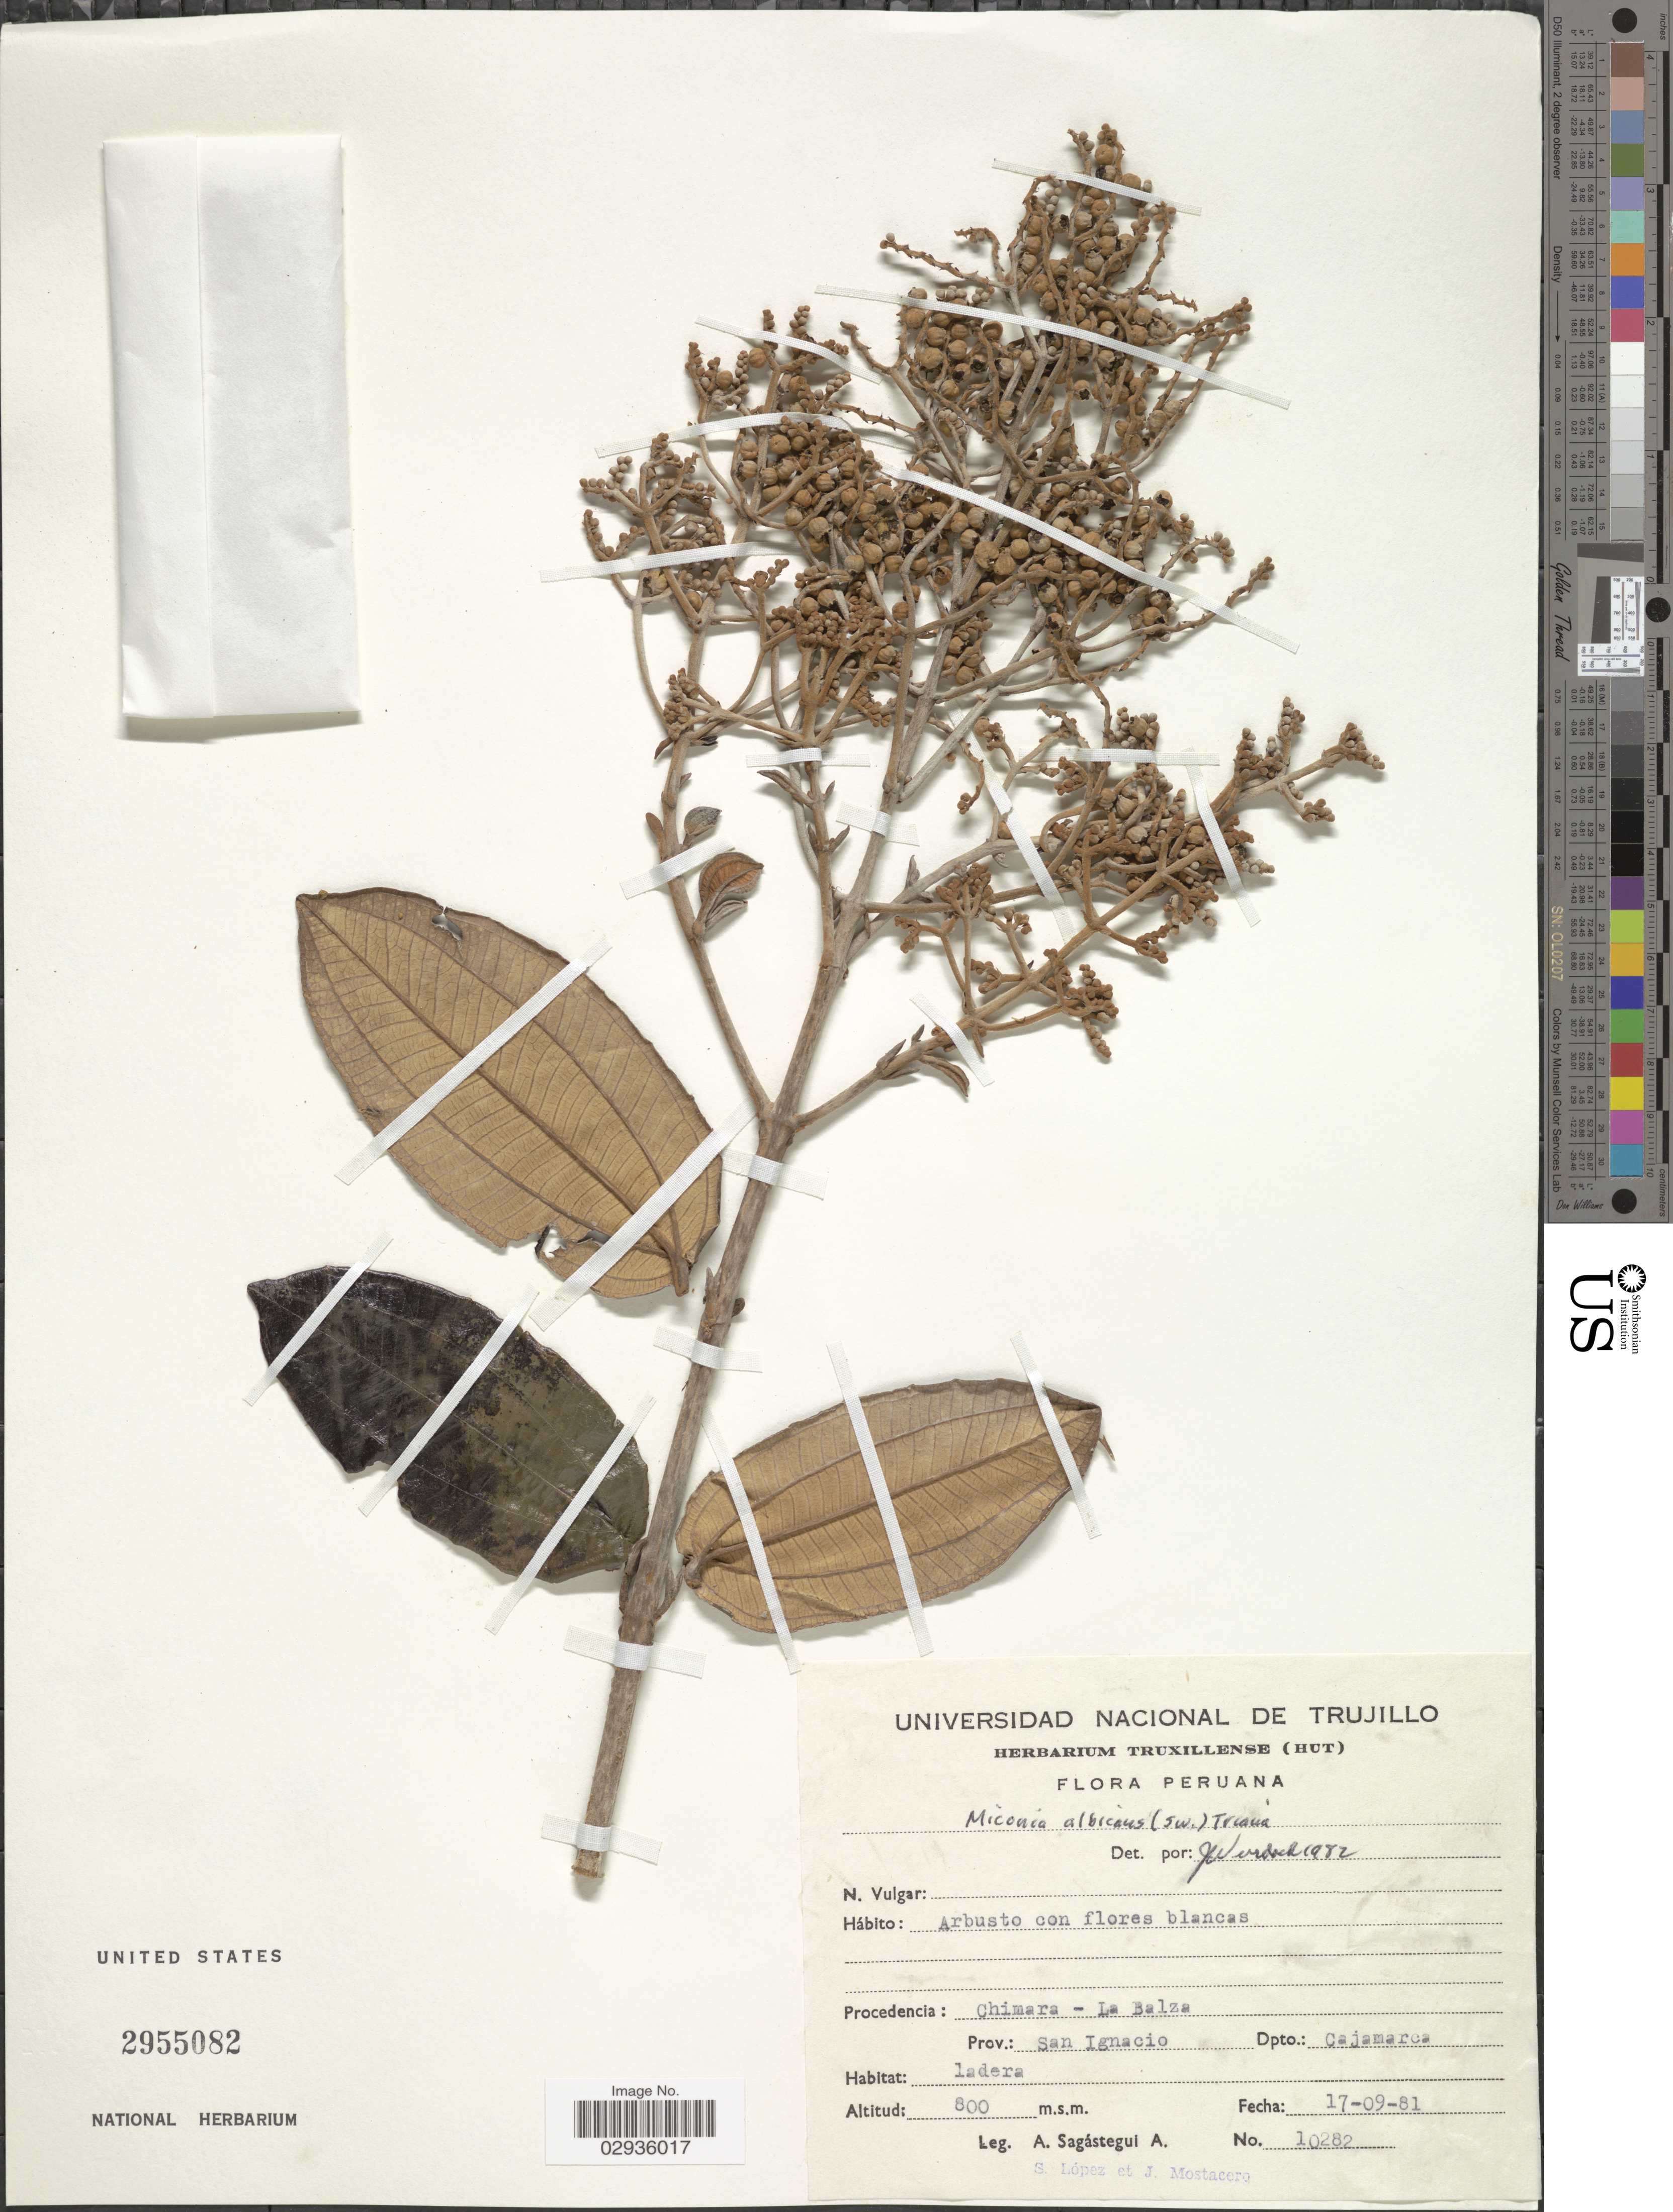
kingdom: Plantae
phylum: Tracheophyta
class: Magnoliopsida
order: Myrtales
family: Melastomataceae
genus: Miconia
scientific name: Miconia albicans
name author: (Sw.) Steud.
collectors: A. Sagástegui A., S. Lopez & J. Mostacero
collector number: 10282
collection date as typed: Transcribed d/m/y: 17/9/81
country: Peru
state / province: Cajamarca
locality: Chimara - La Balza. Prov.: San Ignacio, Dpto.: Cajamarca.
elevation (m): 800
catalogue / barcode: US 2955082